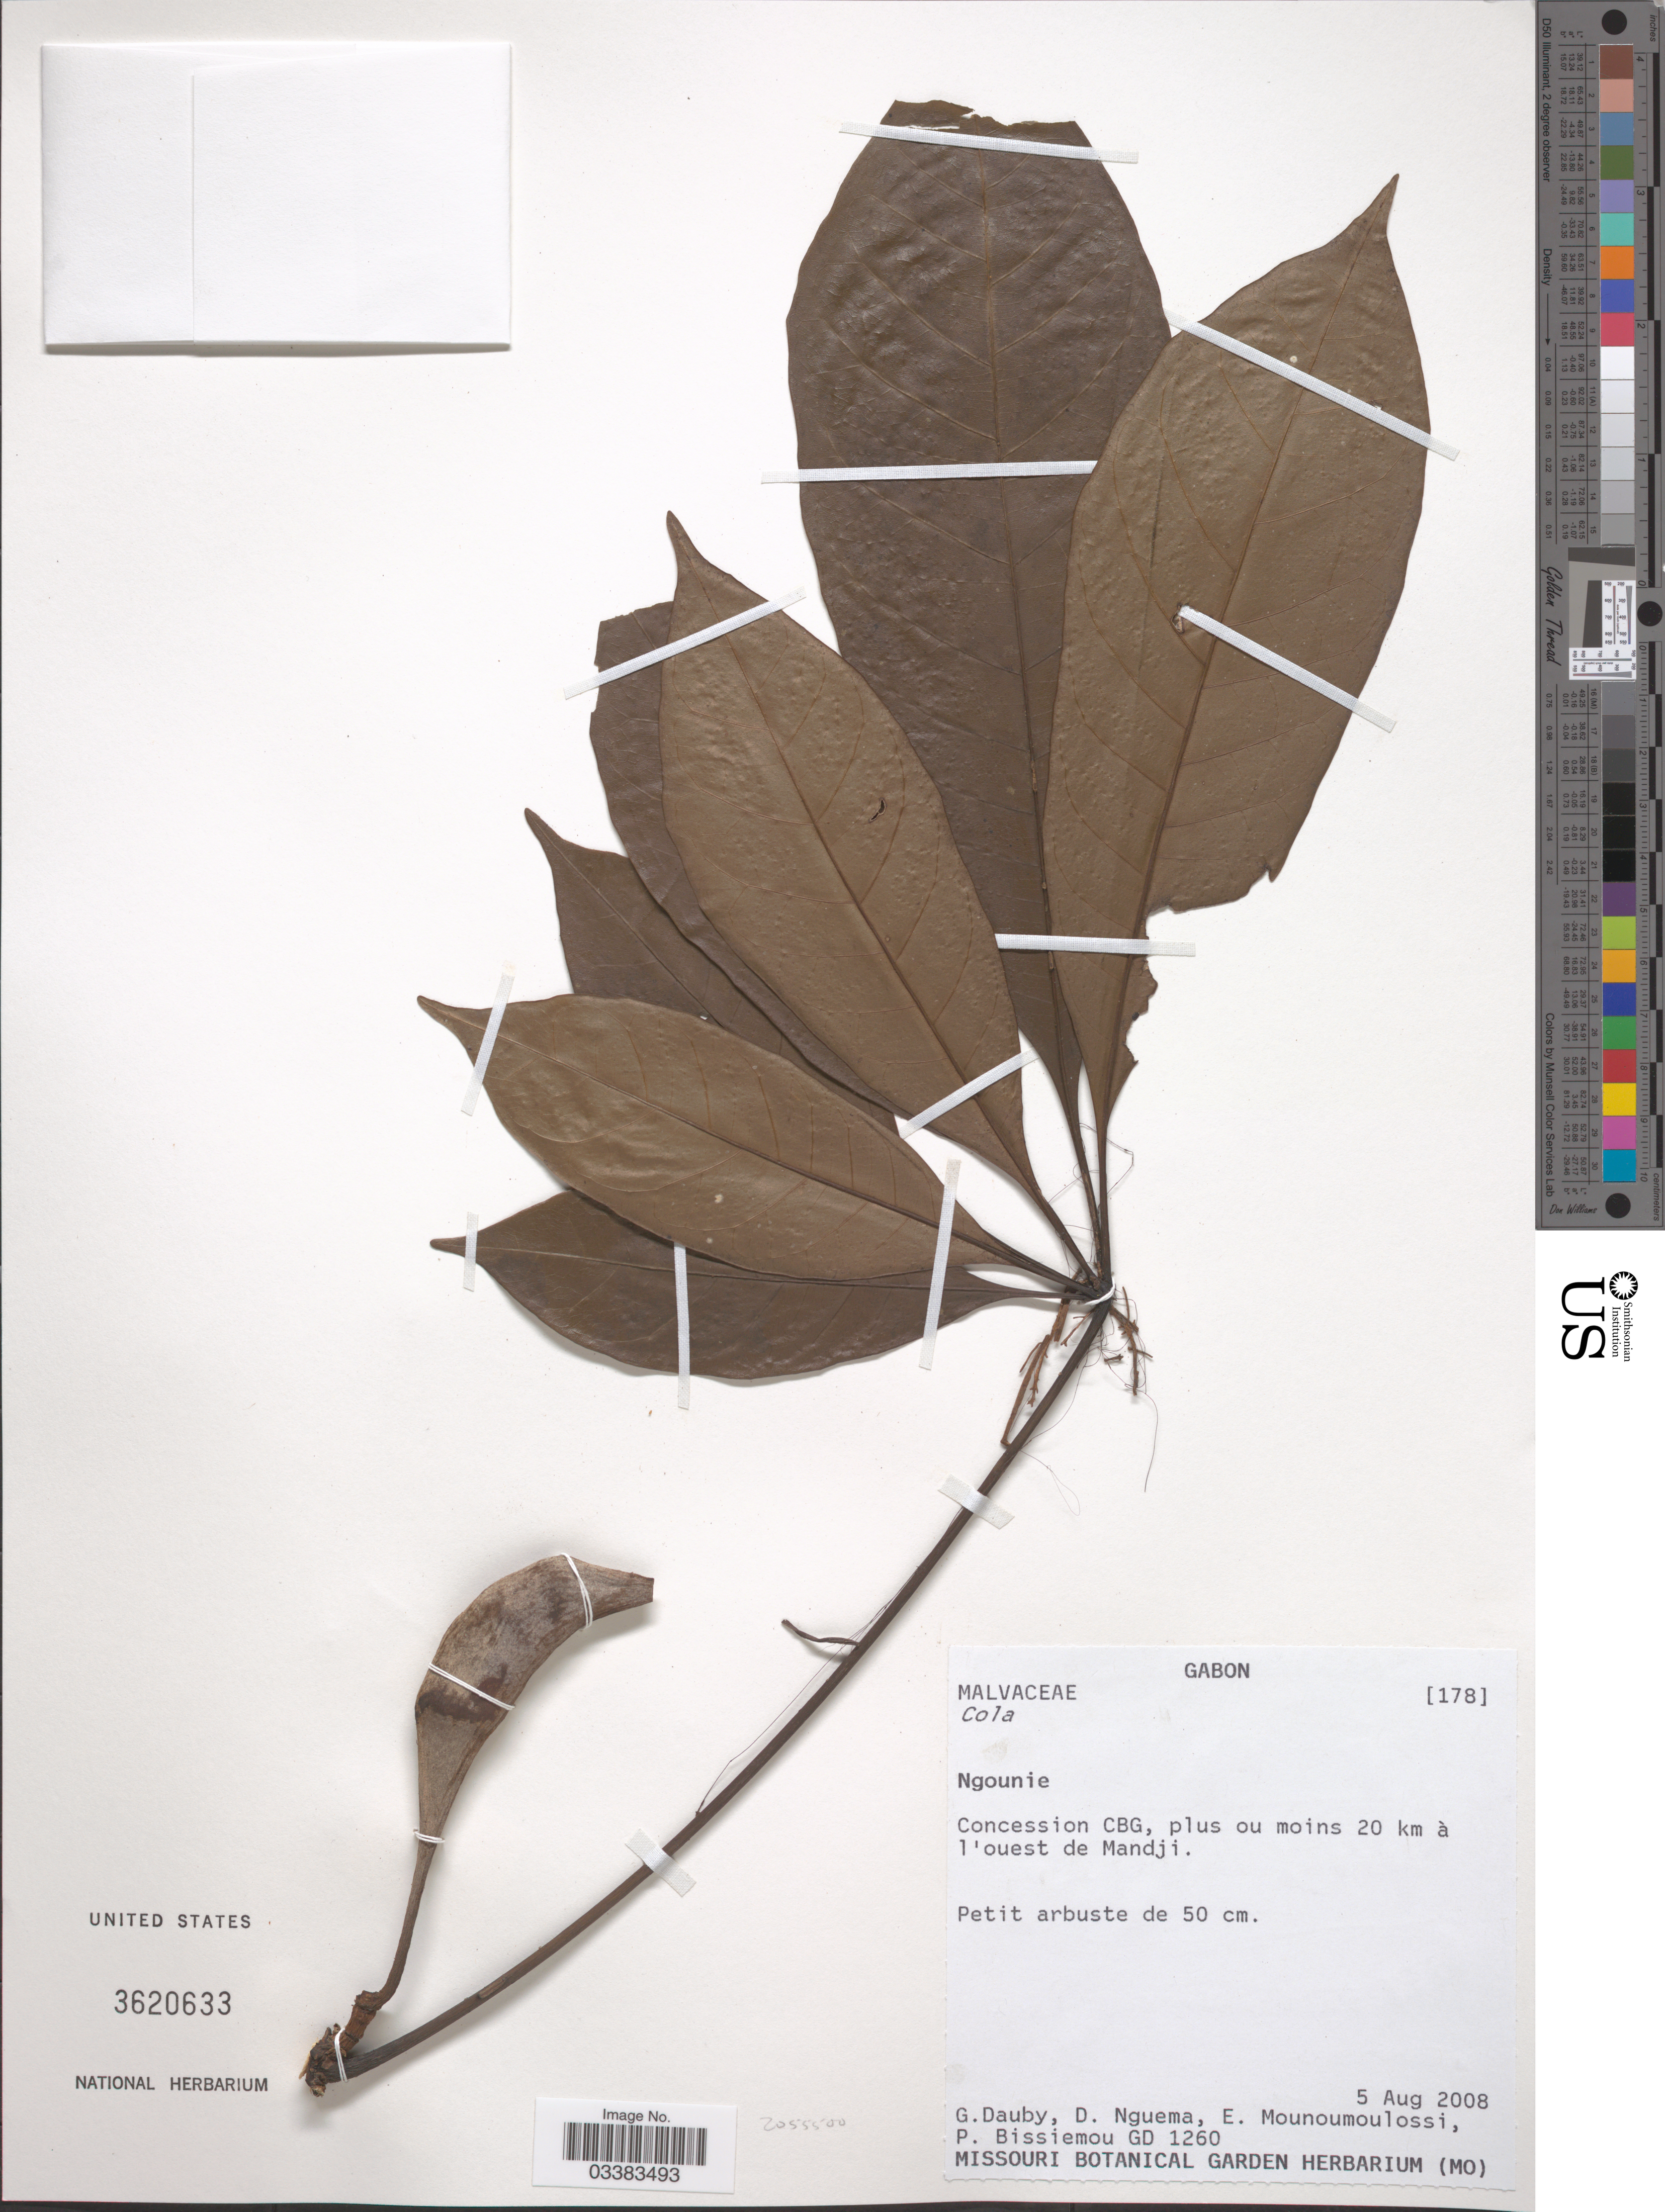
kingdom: Plantae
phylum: Tracheophyta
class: Magnoliopsida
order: Malvales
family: Malvaceae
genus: Cola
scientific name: Cola sp.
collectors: G. Dauby, D. Nguema, E. Mounoumoulossi & P. Bissiemou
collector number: GD 1260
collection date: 2008-08-05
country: Gabon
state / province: Ngounie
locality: Concession CBG, plus ou moins 20 km à l'ouest de Mandji.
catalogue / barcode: US 3620633